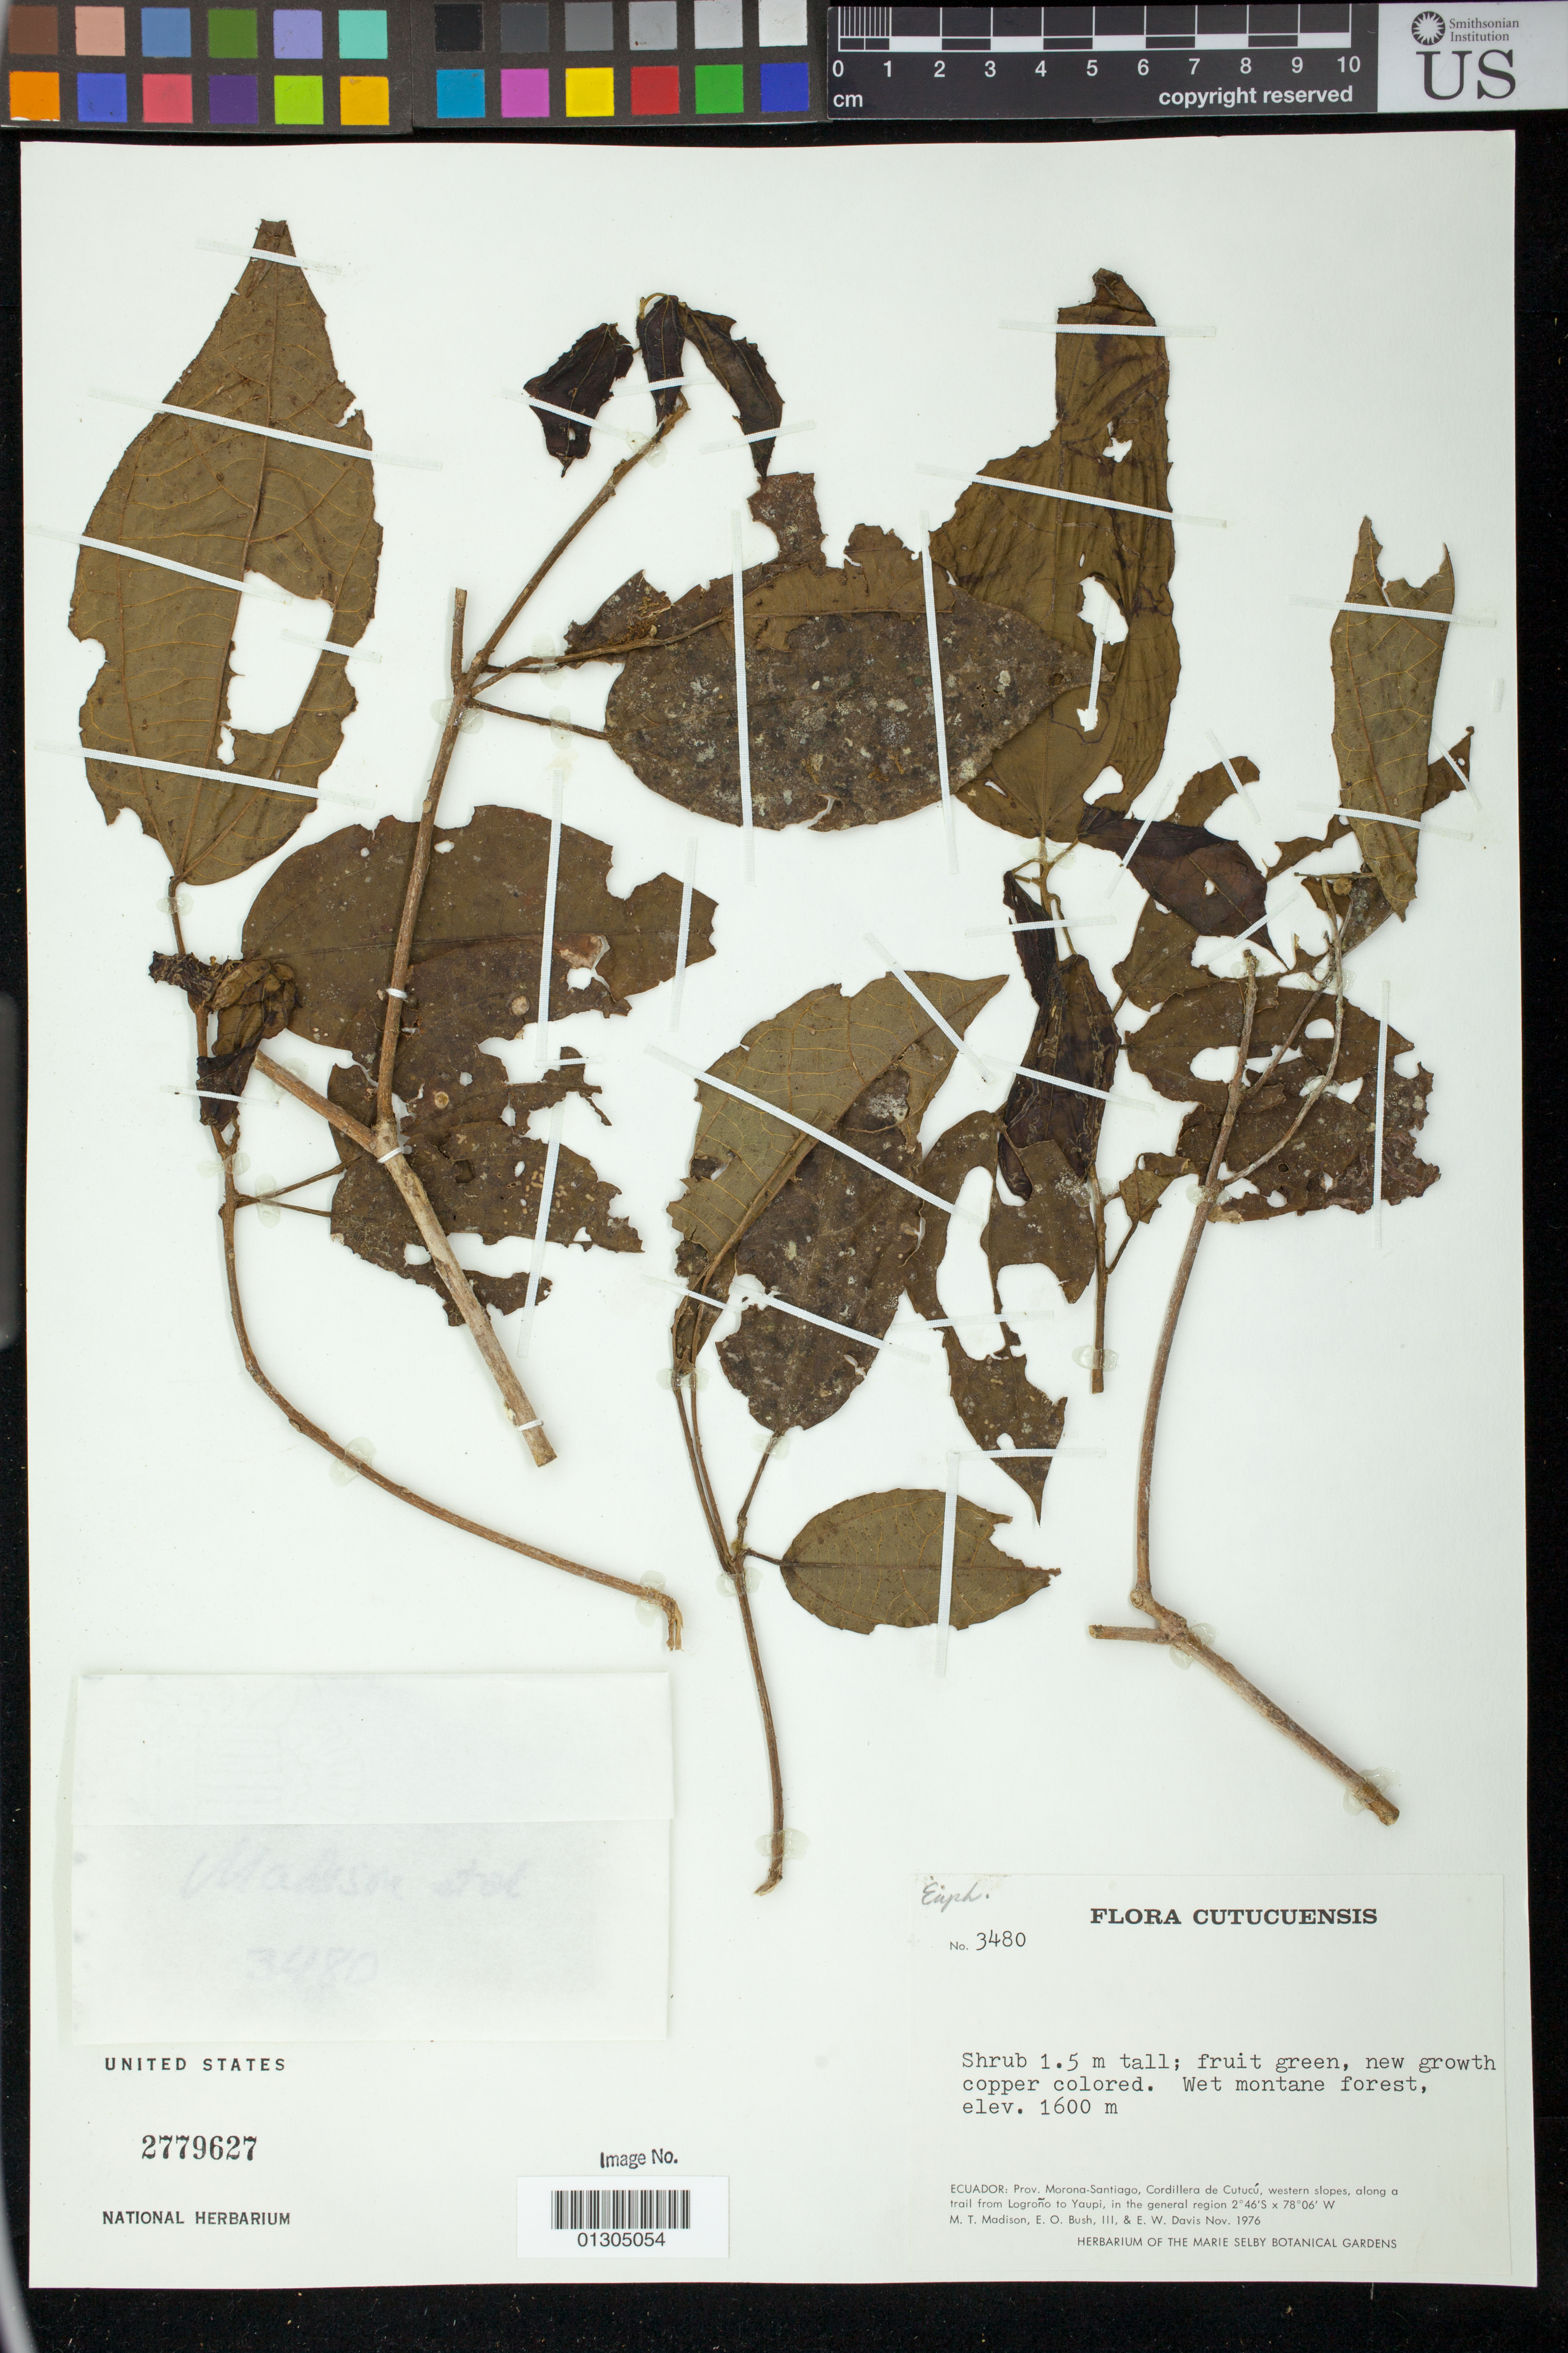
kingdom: Plantae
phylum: Tracheophyta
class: Magnoliopsida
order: Malpighiales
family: Euphorbiaceae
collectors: M. T. Madison, E. O. Bush & E. W. Davis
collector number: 3480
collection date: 1976-11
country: Ecuador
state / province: Morona-Santiago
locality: Cordillera de Cututu, western slopes, along a trail from Lograno to Yaupi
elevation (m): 1600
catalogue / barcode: US 2779627